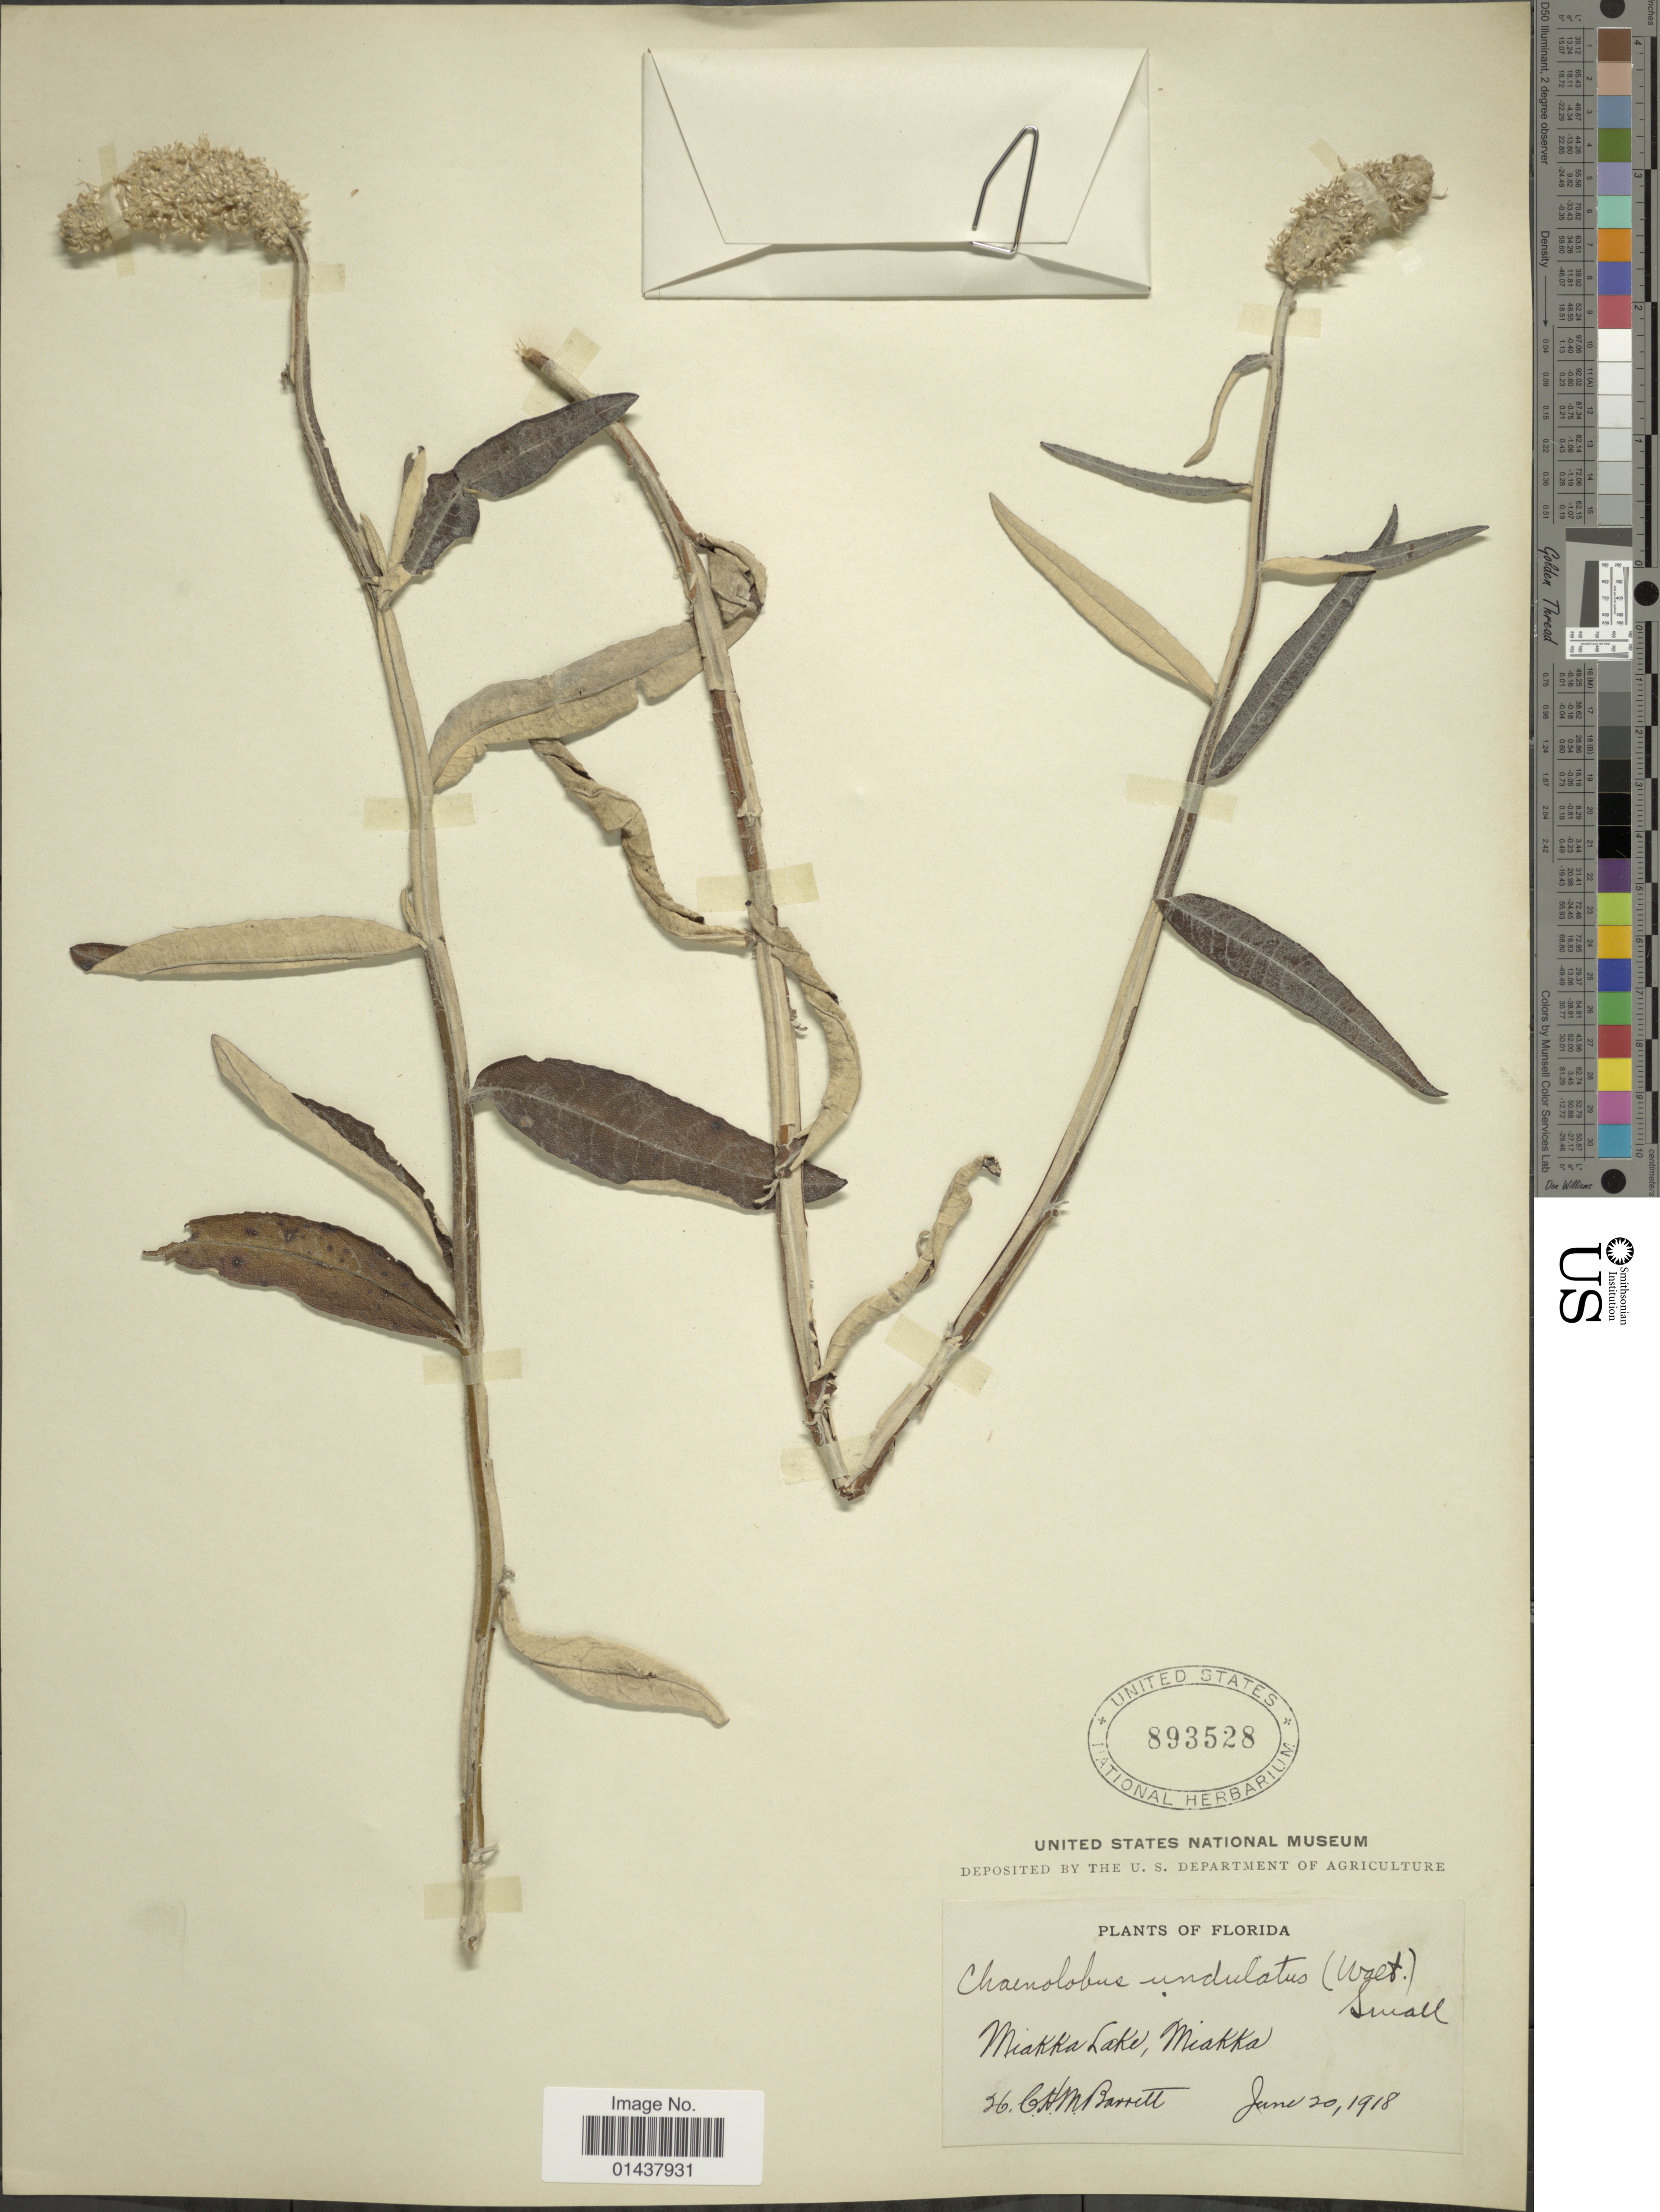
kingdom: Plantae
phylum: Tracheophyta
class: Magnoliopsida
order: Asterales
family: Asteraceae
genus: Pterocaulon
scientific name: Pterocaulon undulatum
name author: C. Mohr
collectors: C. Barrett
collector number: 26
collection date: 1918-06-20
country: United States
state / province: Florida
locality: Miakka Lake, Miakka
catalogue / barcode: US 893528